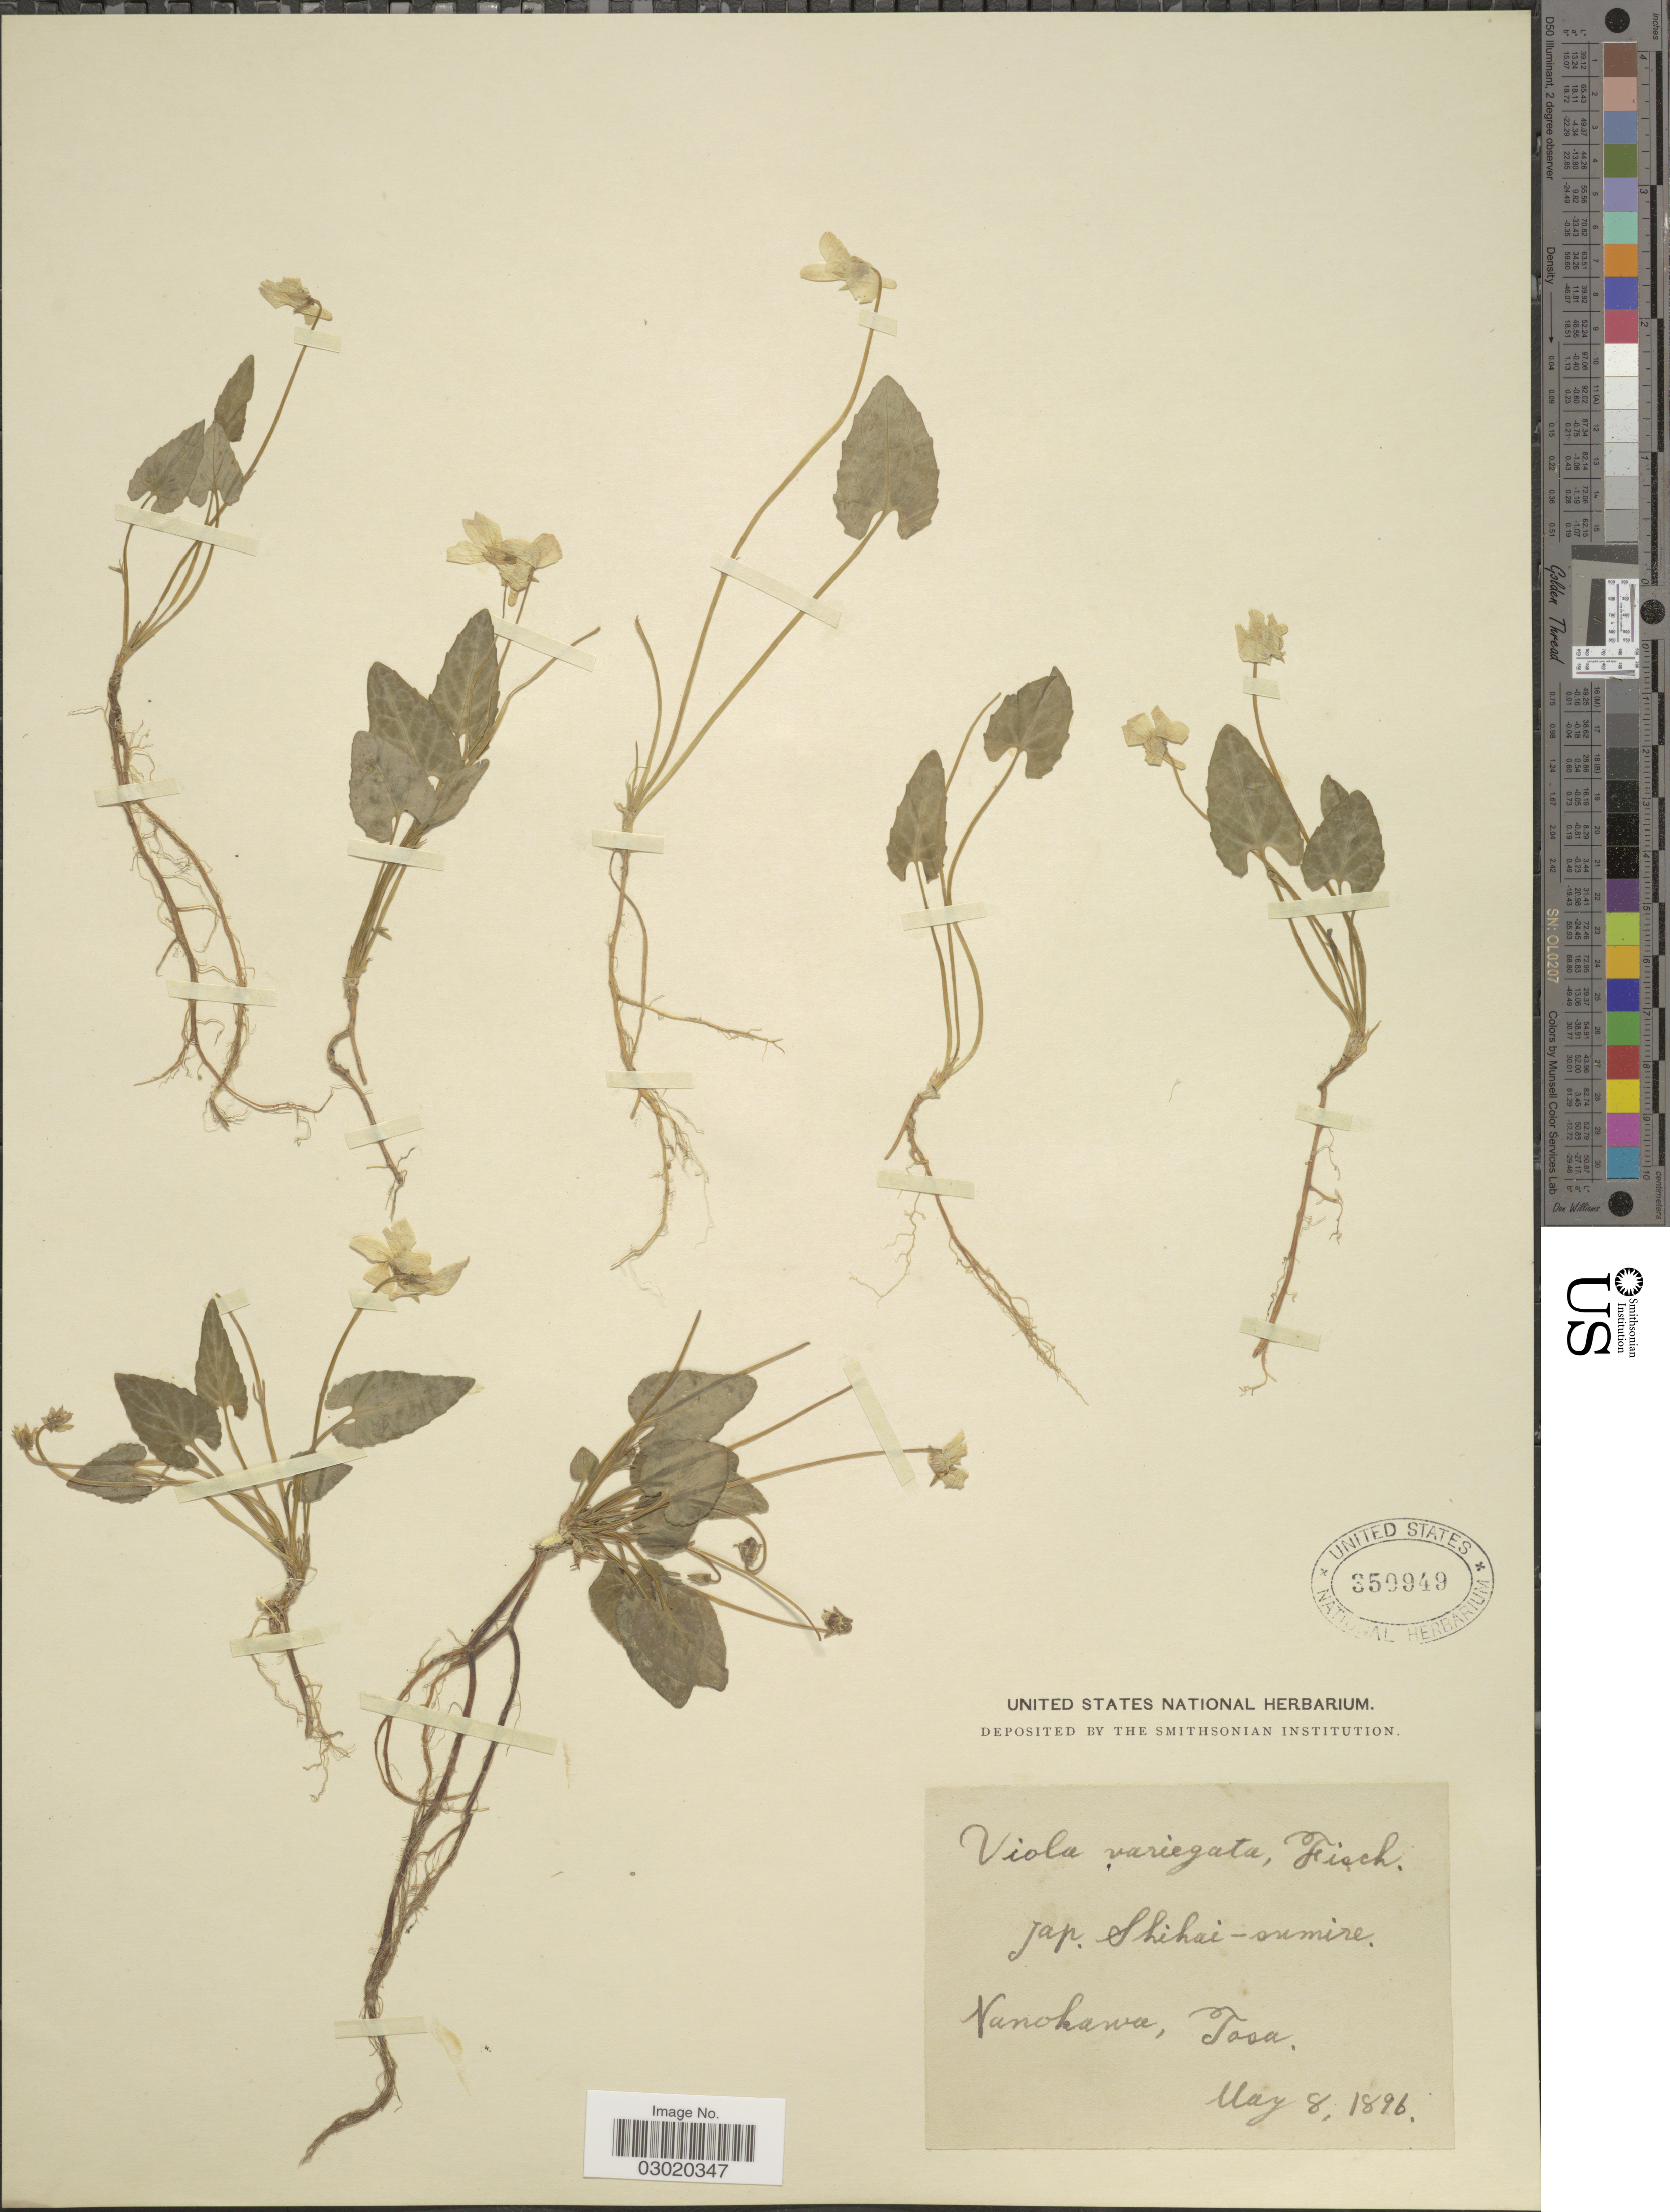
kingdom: Plantae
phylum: Tracheophyta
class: Magnoliopsida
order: Malpighiales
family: Violaceae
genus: Viola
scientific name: Viola variegata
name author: Fisch. ex Link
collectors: ex herb. United States National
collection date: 1896-05-08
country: Japan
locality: Nanokawa, Tosa.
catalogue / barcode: US 350949